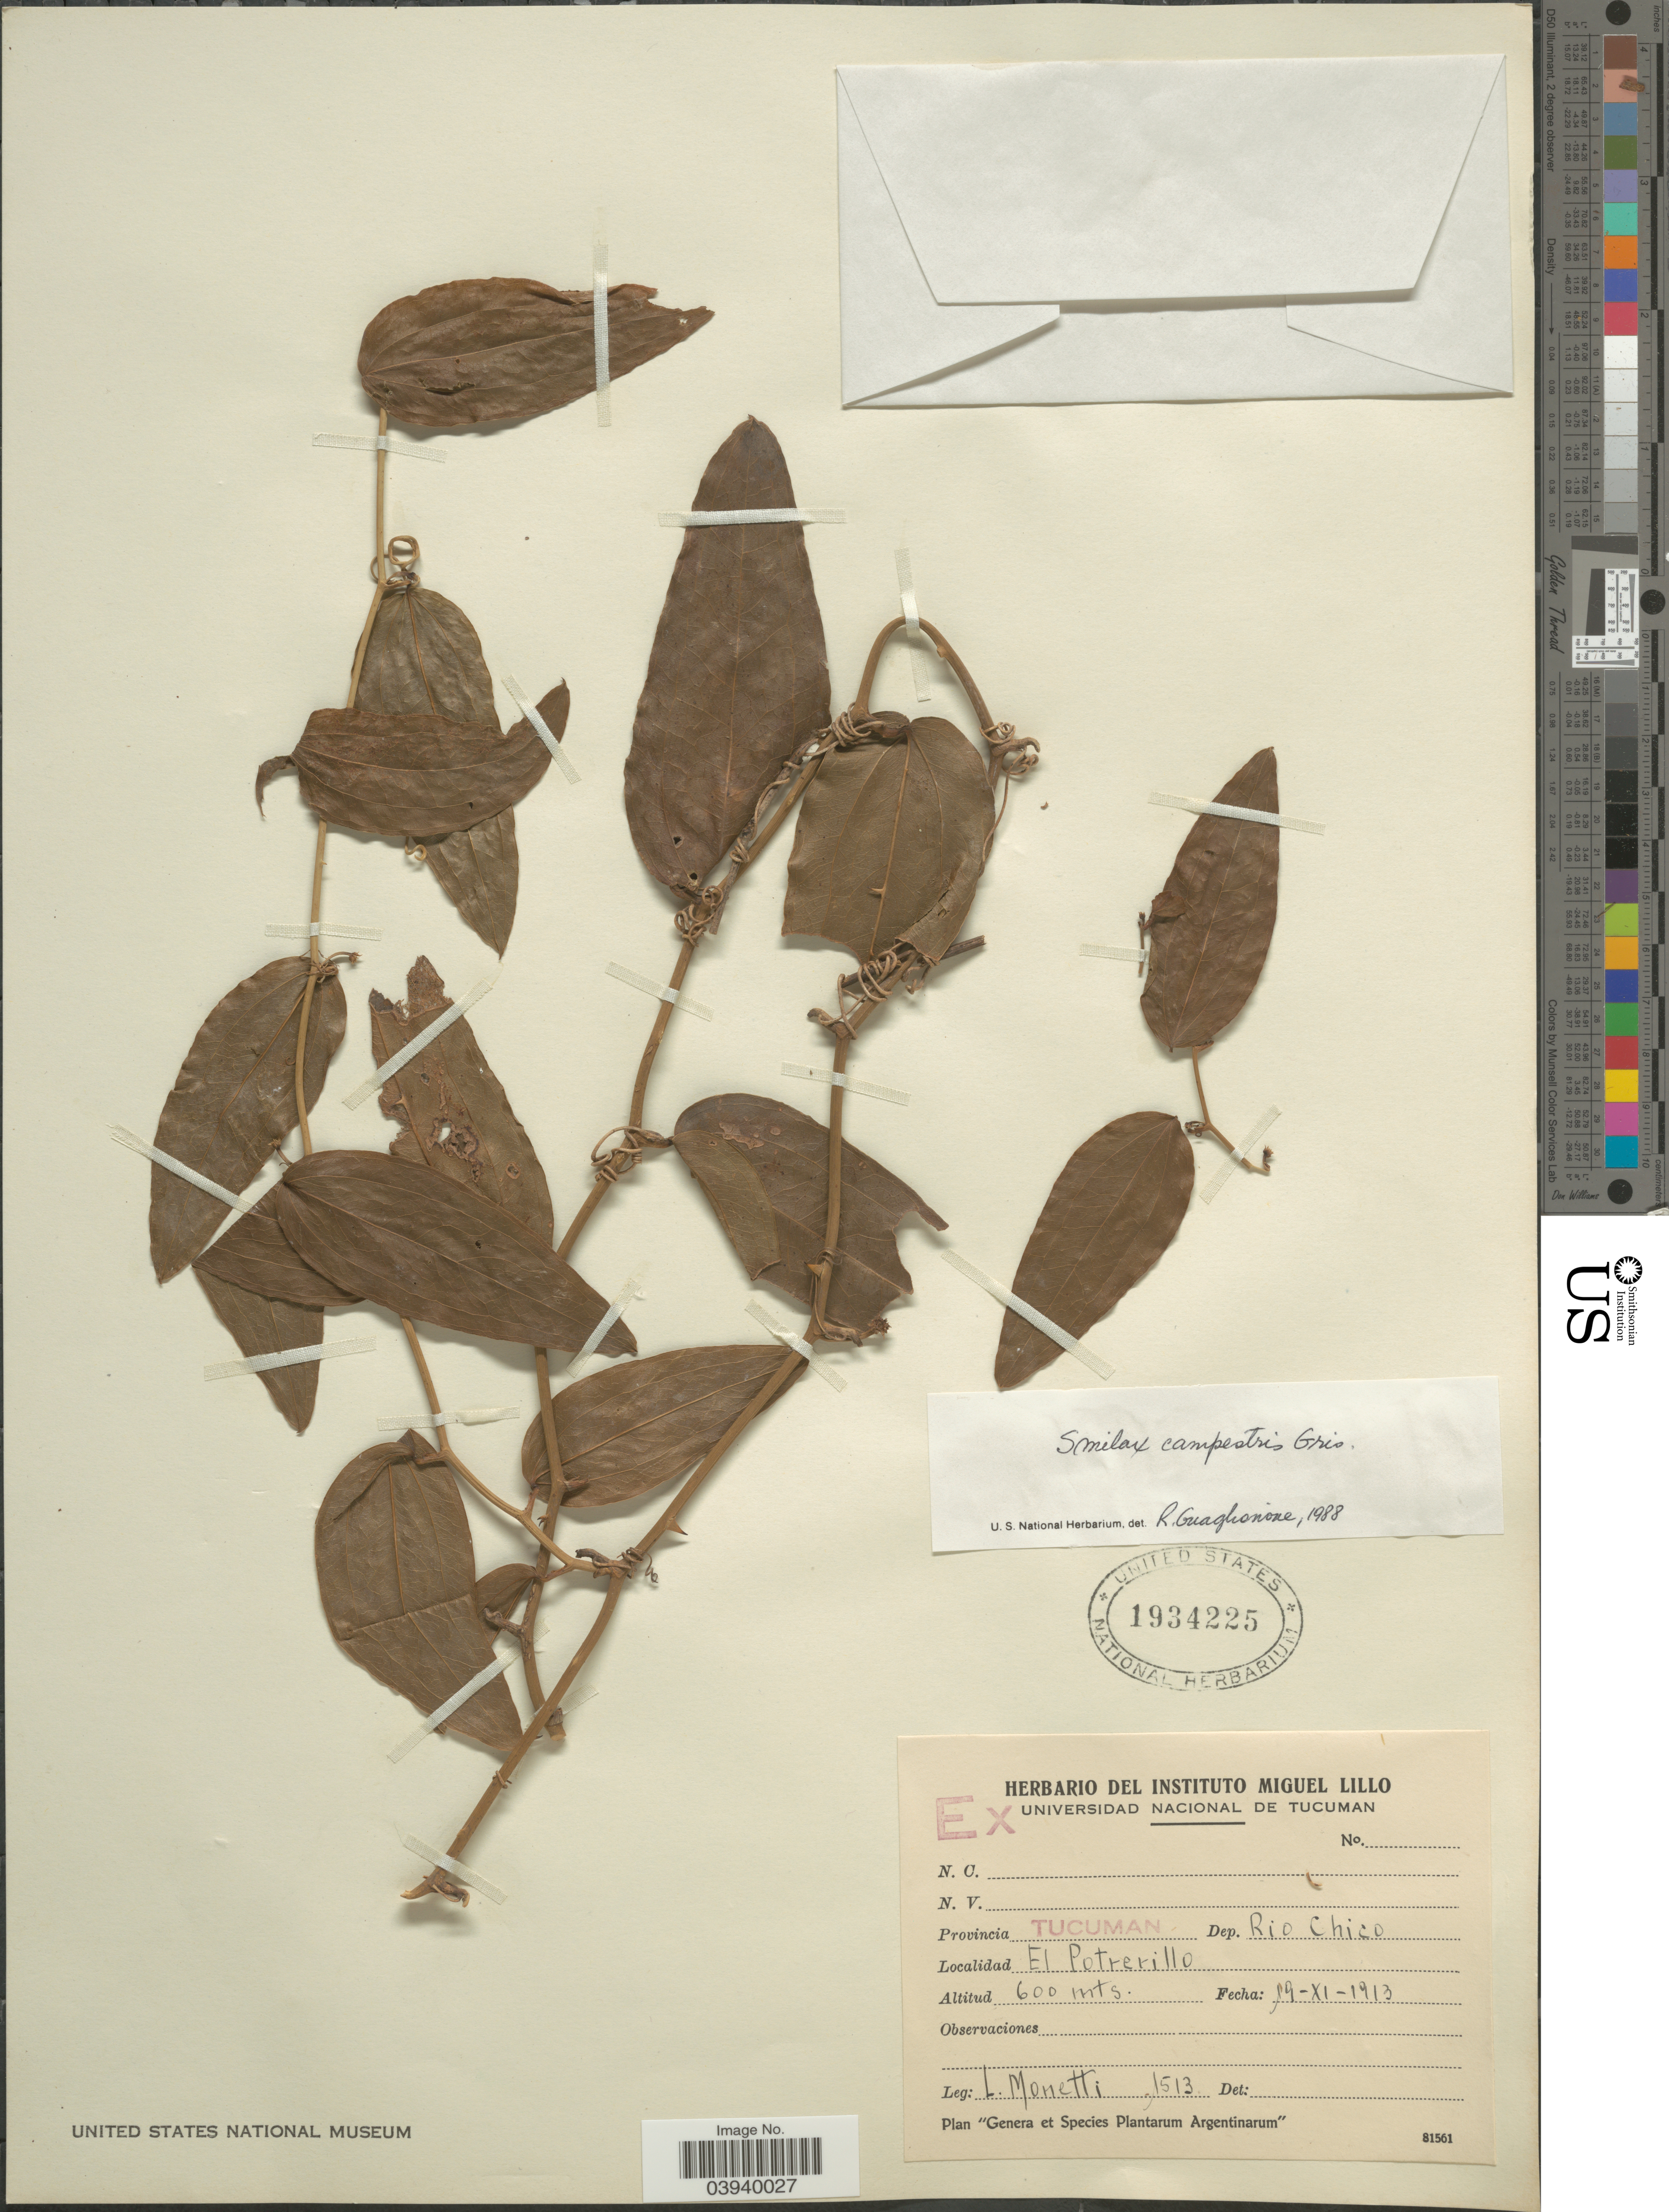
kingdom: Plantae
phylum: Tracheophyta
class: Liliopsida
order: Liliales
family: Smilacaceae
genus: Smilax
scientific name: Smilax campestris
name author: Griseb.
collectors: L. Monetti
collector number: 1513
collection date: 1913-11-19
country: Argentina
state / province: Tucuman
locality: Dep. Rio Chico. El Potrerillo.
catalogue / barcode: US 1934225